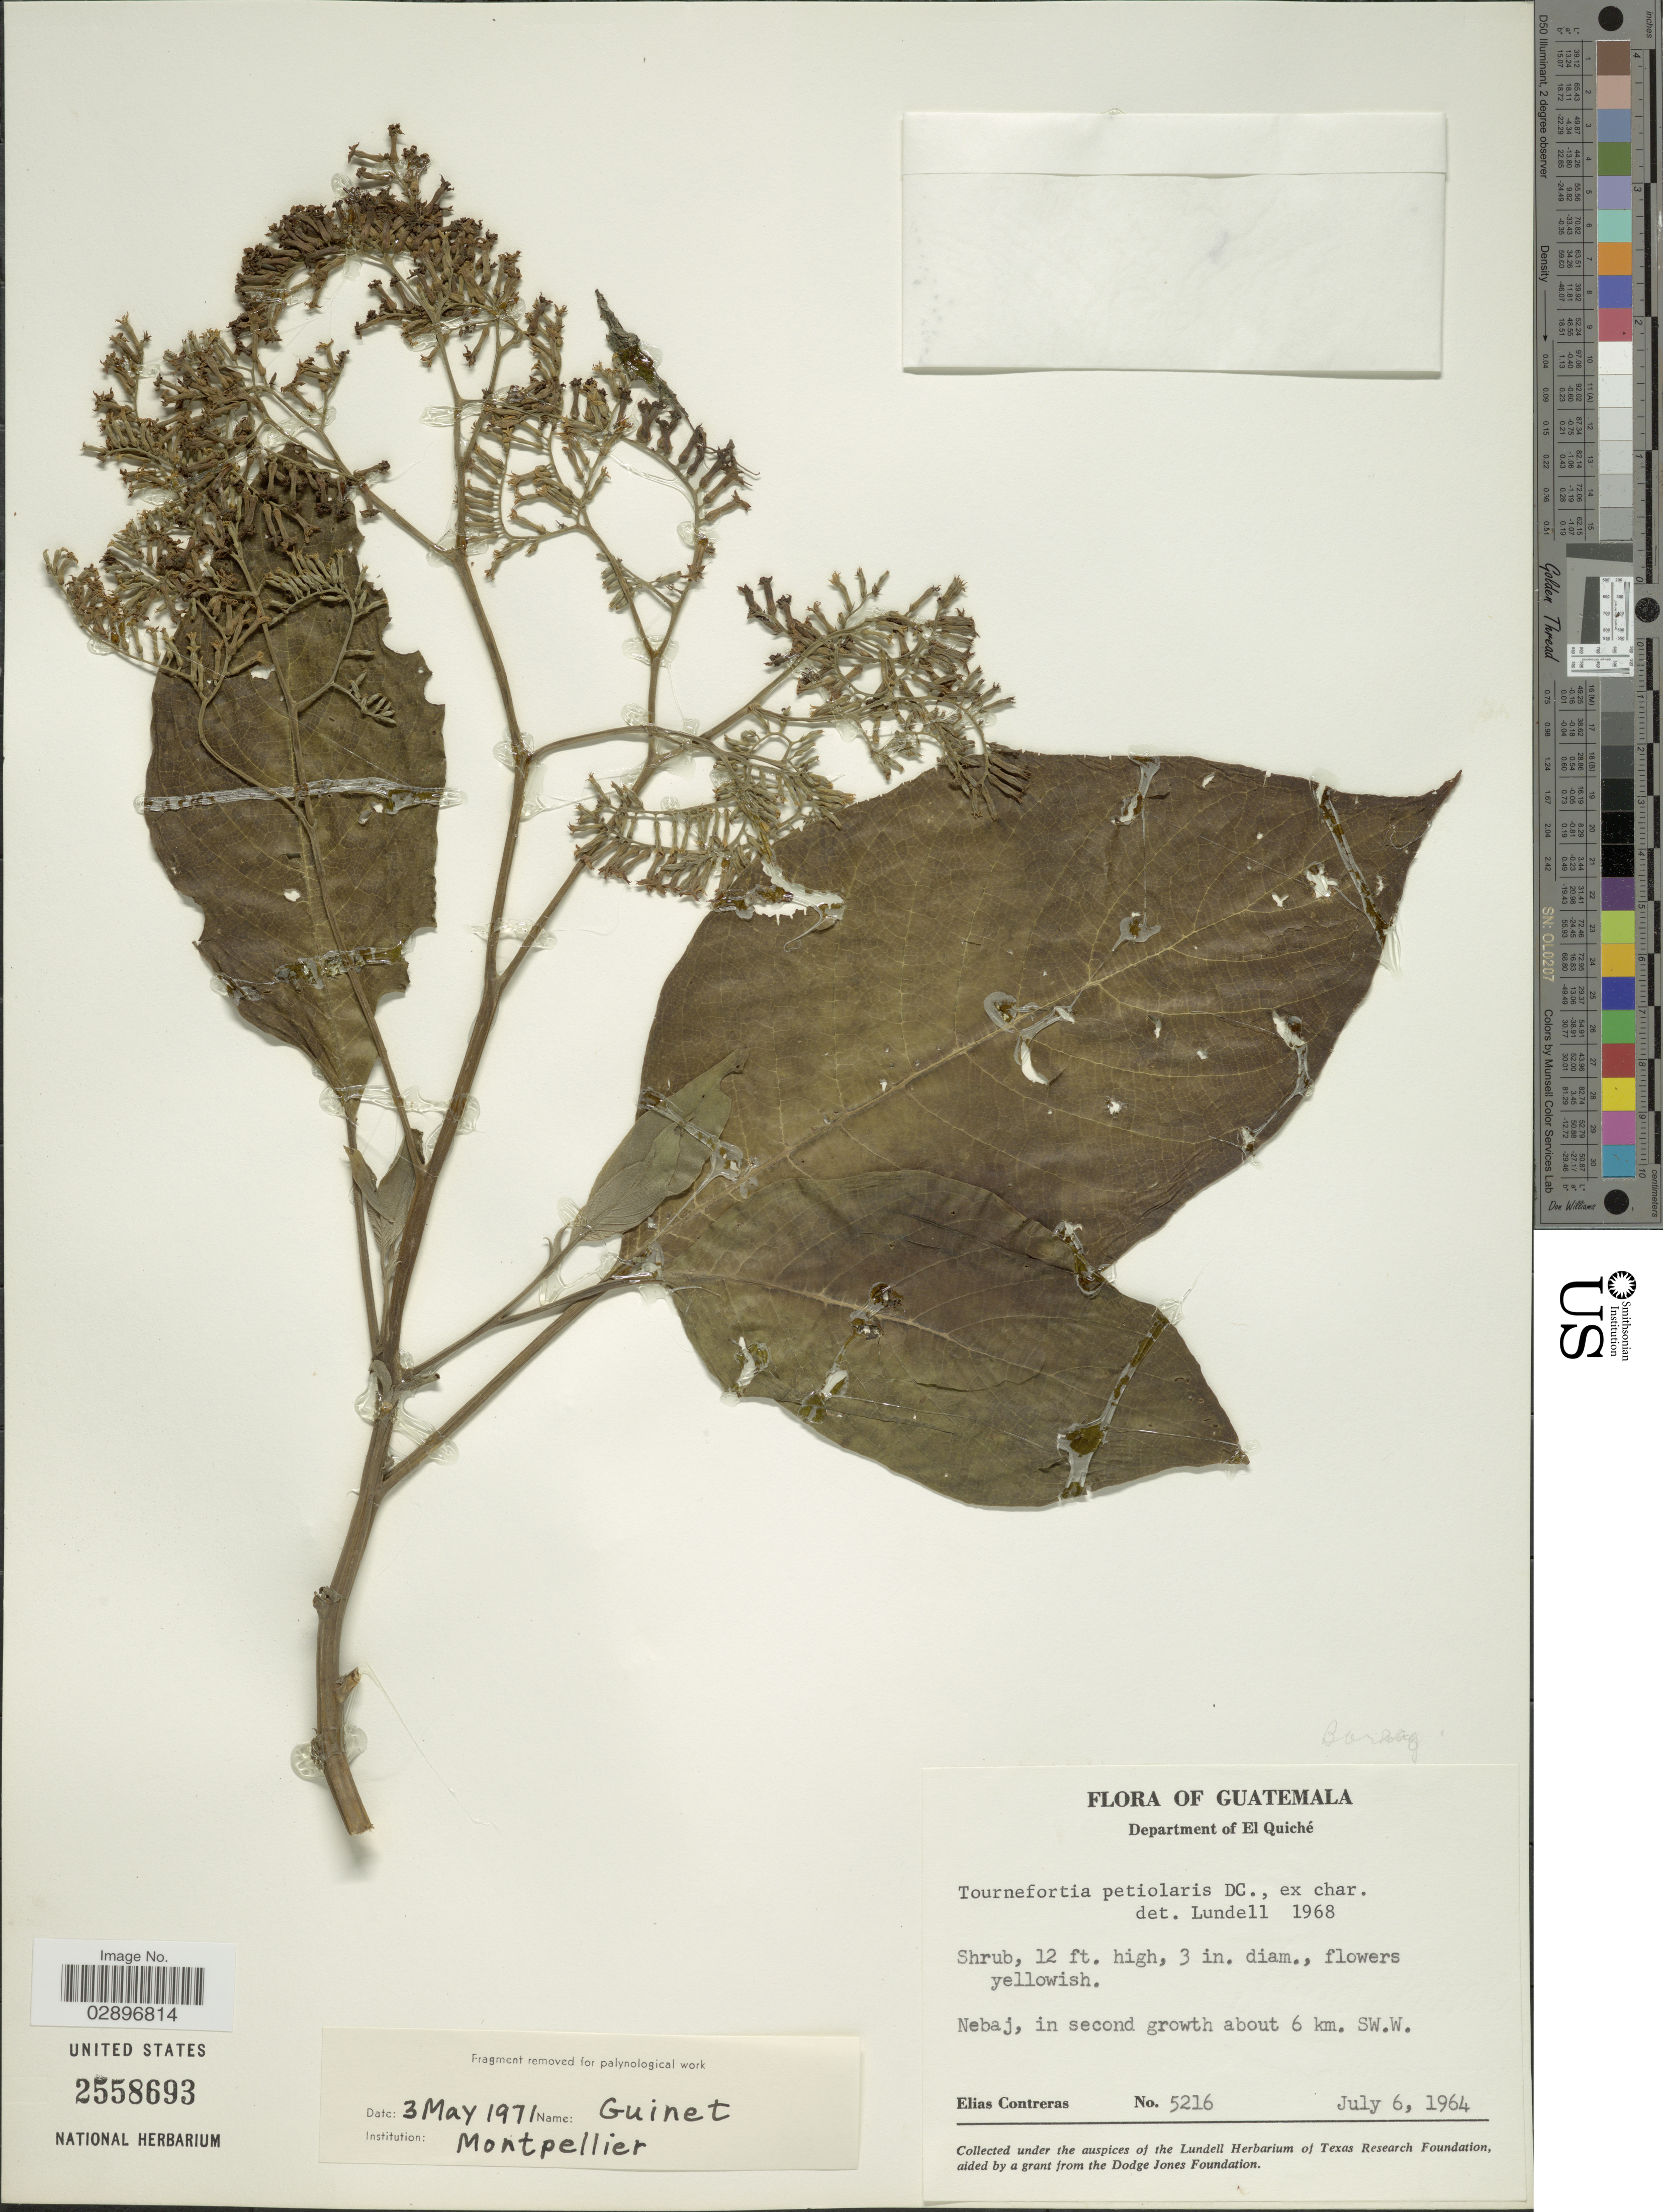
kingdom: Plantae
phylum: Tracheophyta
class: Magnoliopsida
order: Boraginales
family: Heliotropiaceae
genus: Tournefortia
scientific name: Tournefortia petiolaris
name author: DC.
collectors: E. Contreras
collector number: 5216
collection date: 1964-07-06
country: Guatemala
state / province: El Quiché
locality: Department of El Quiché. Nebaj, about 6 km. SW.W.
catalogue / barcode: US 2558693